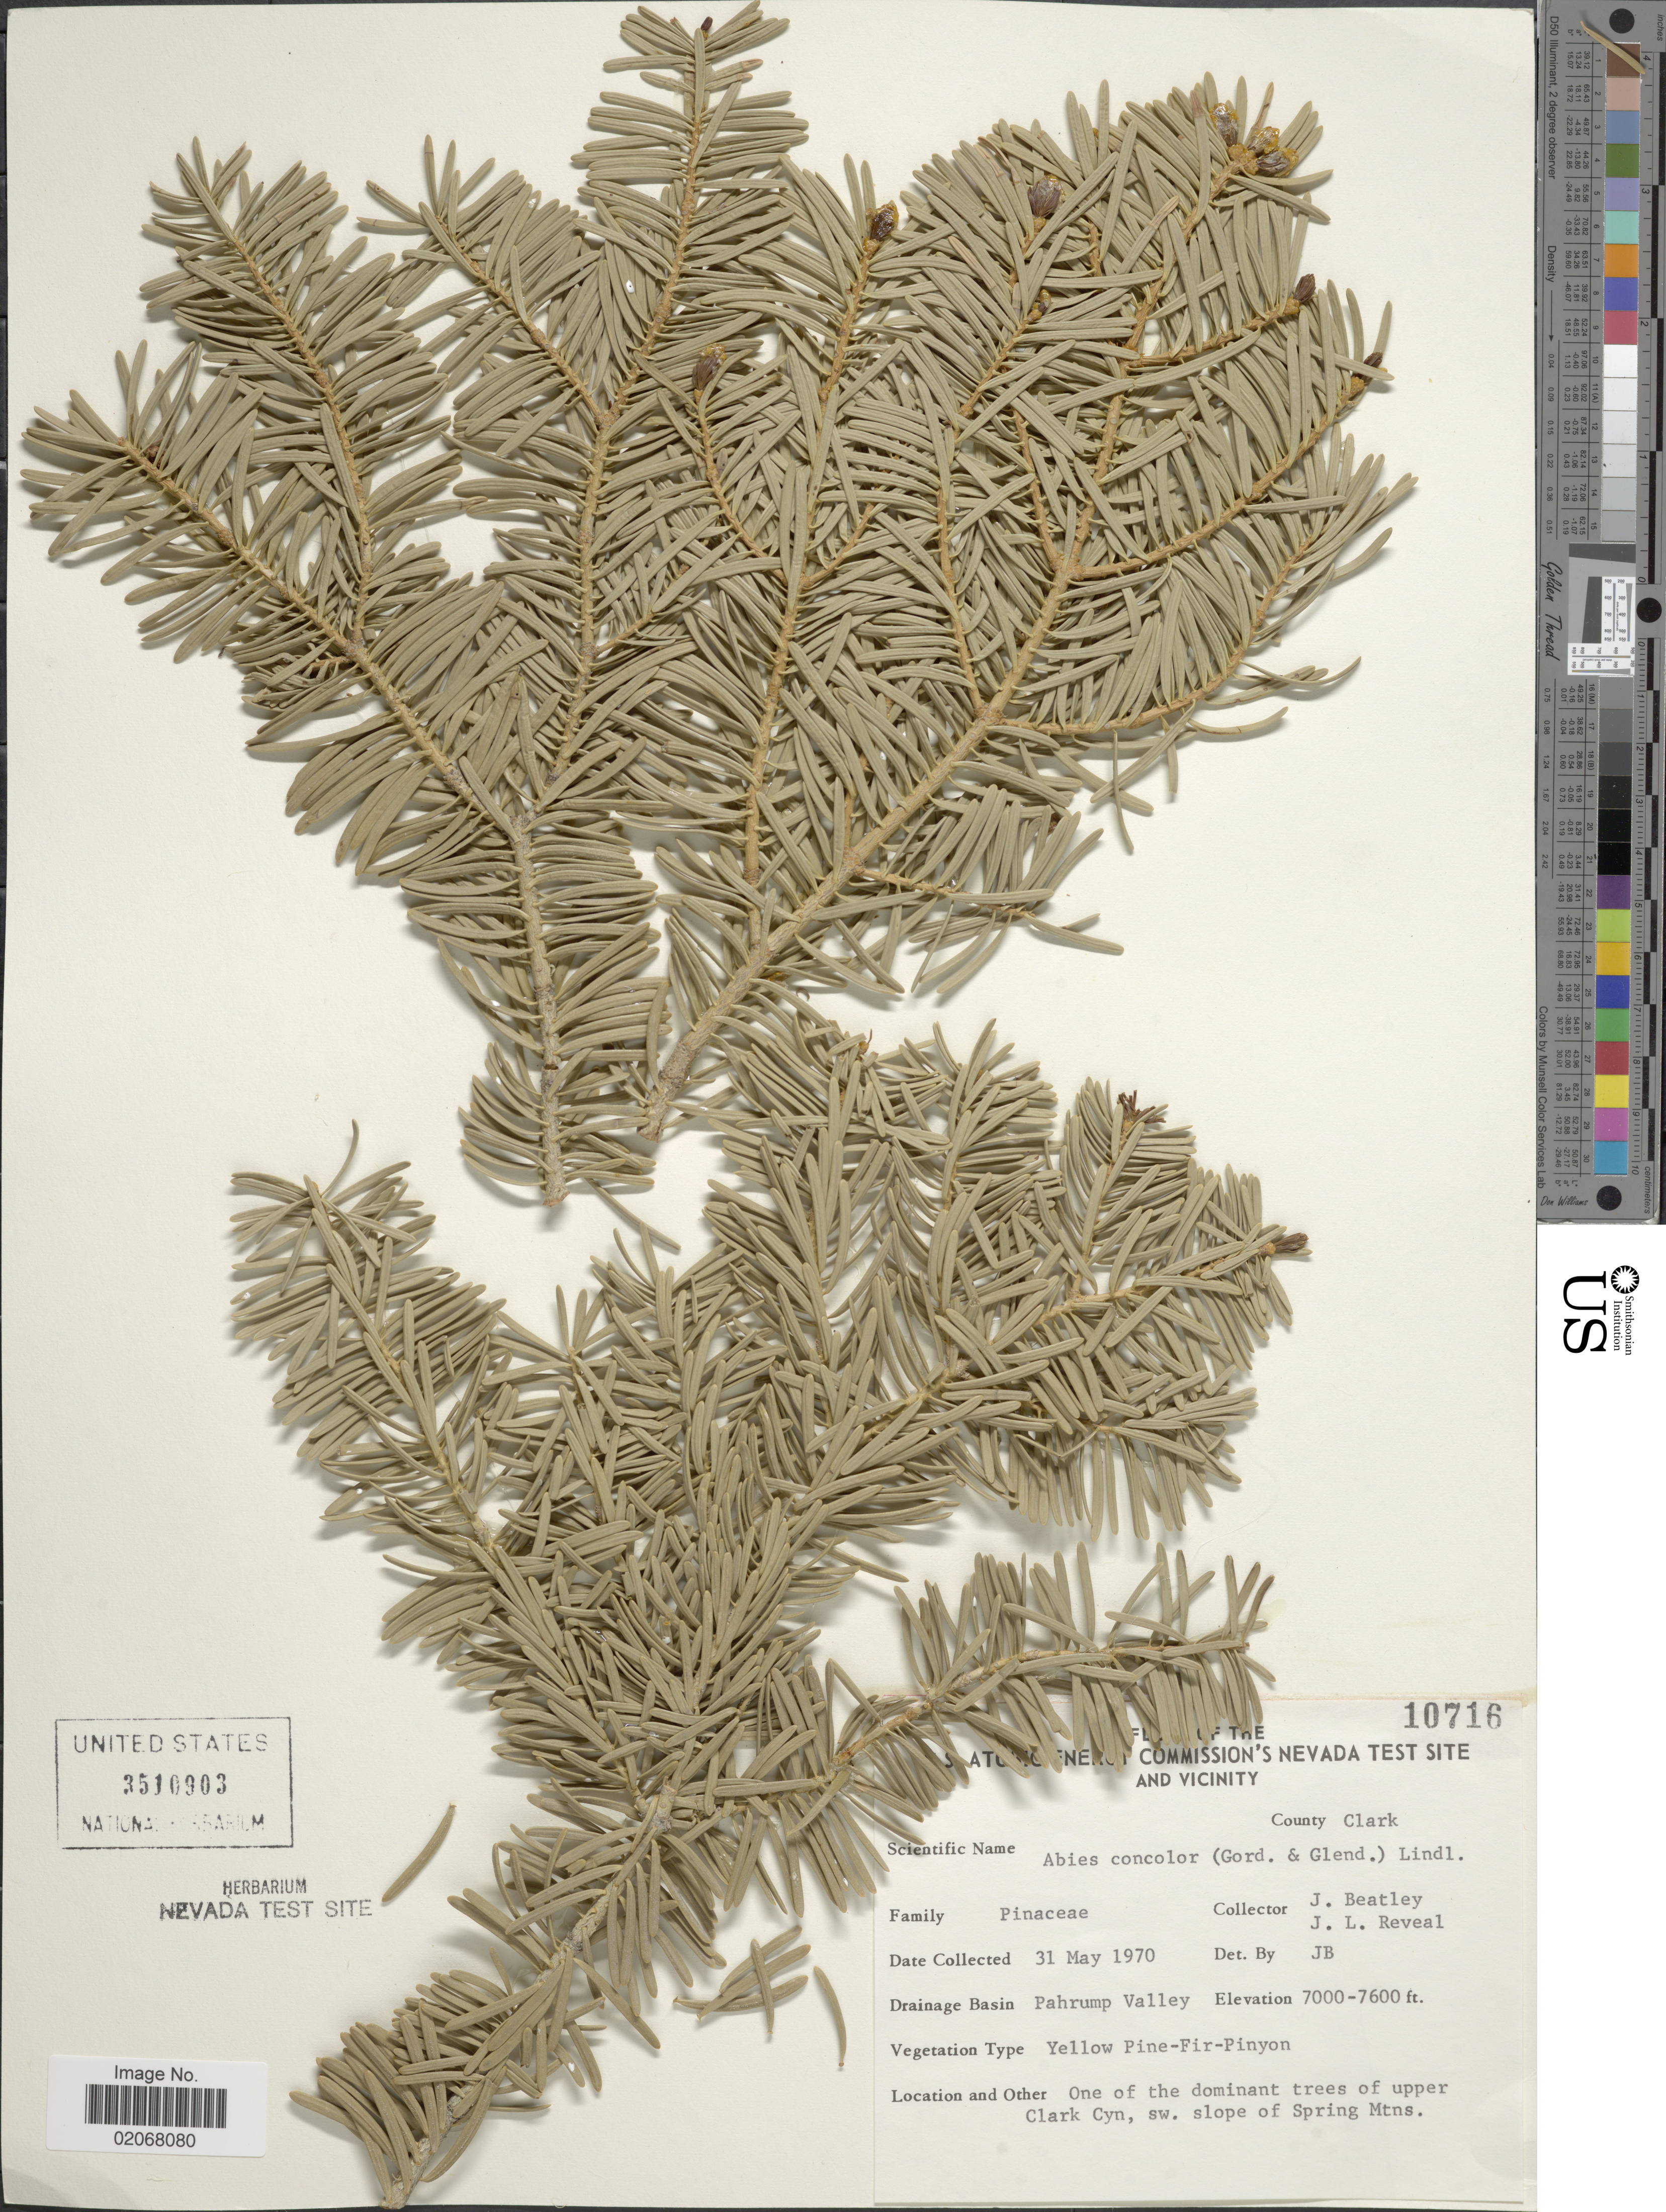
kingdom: Plantae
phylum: Tracheophyta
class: Pinopsida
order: Pinales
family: Pinaceae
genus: Abies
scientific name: Abies concolor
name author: (Gordon & Glend.) Lindl. ex Hildebr.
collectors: J. C. Beatley & J. L. Reveal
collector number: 10716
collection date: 1970-05-31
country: United States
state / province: Nevada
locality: U.S. Atomic Energy Commission's Nevada Test Site and Vicinity, County Clark, Upper Clark Cyn, sw. slope of Spring Mtns. Drainage Basin Pahrump Valley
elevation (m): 2134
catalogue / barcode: US 3510903